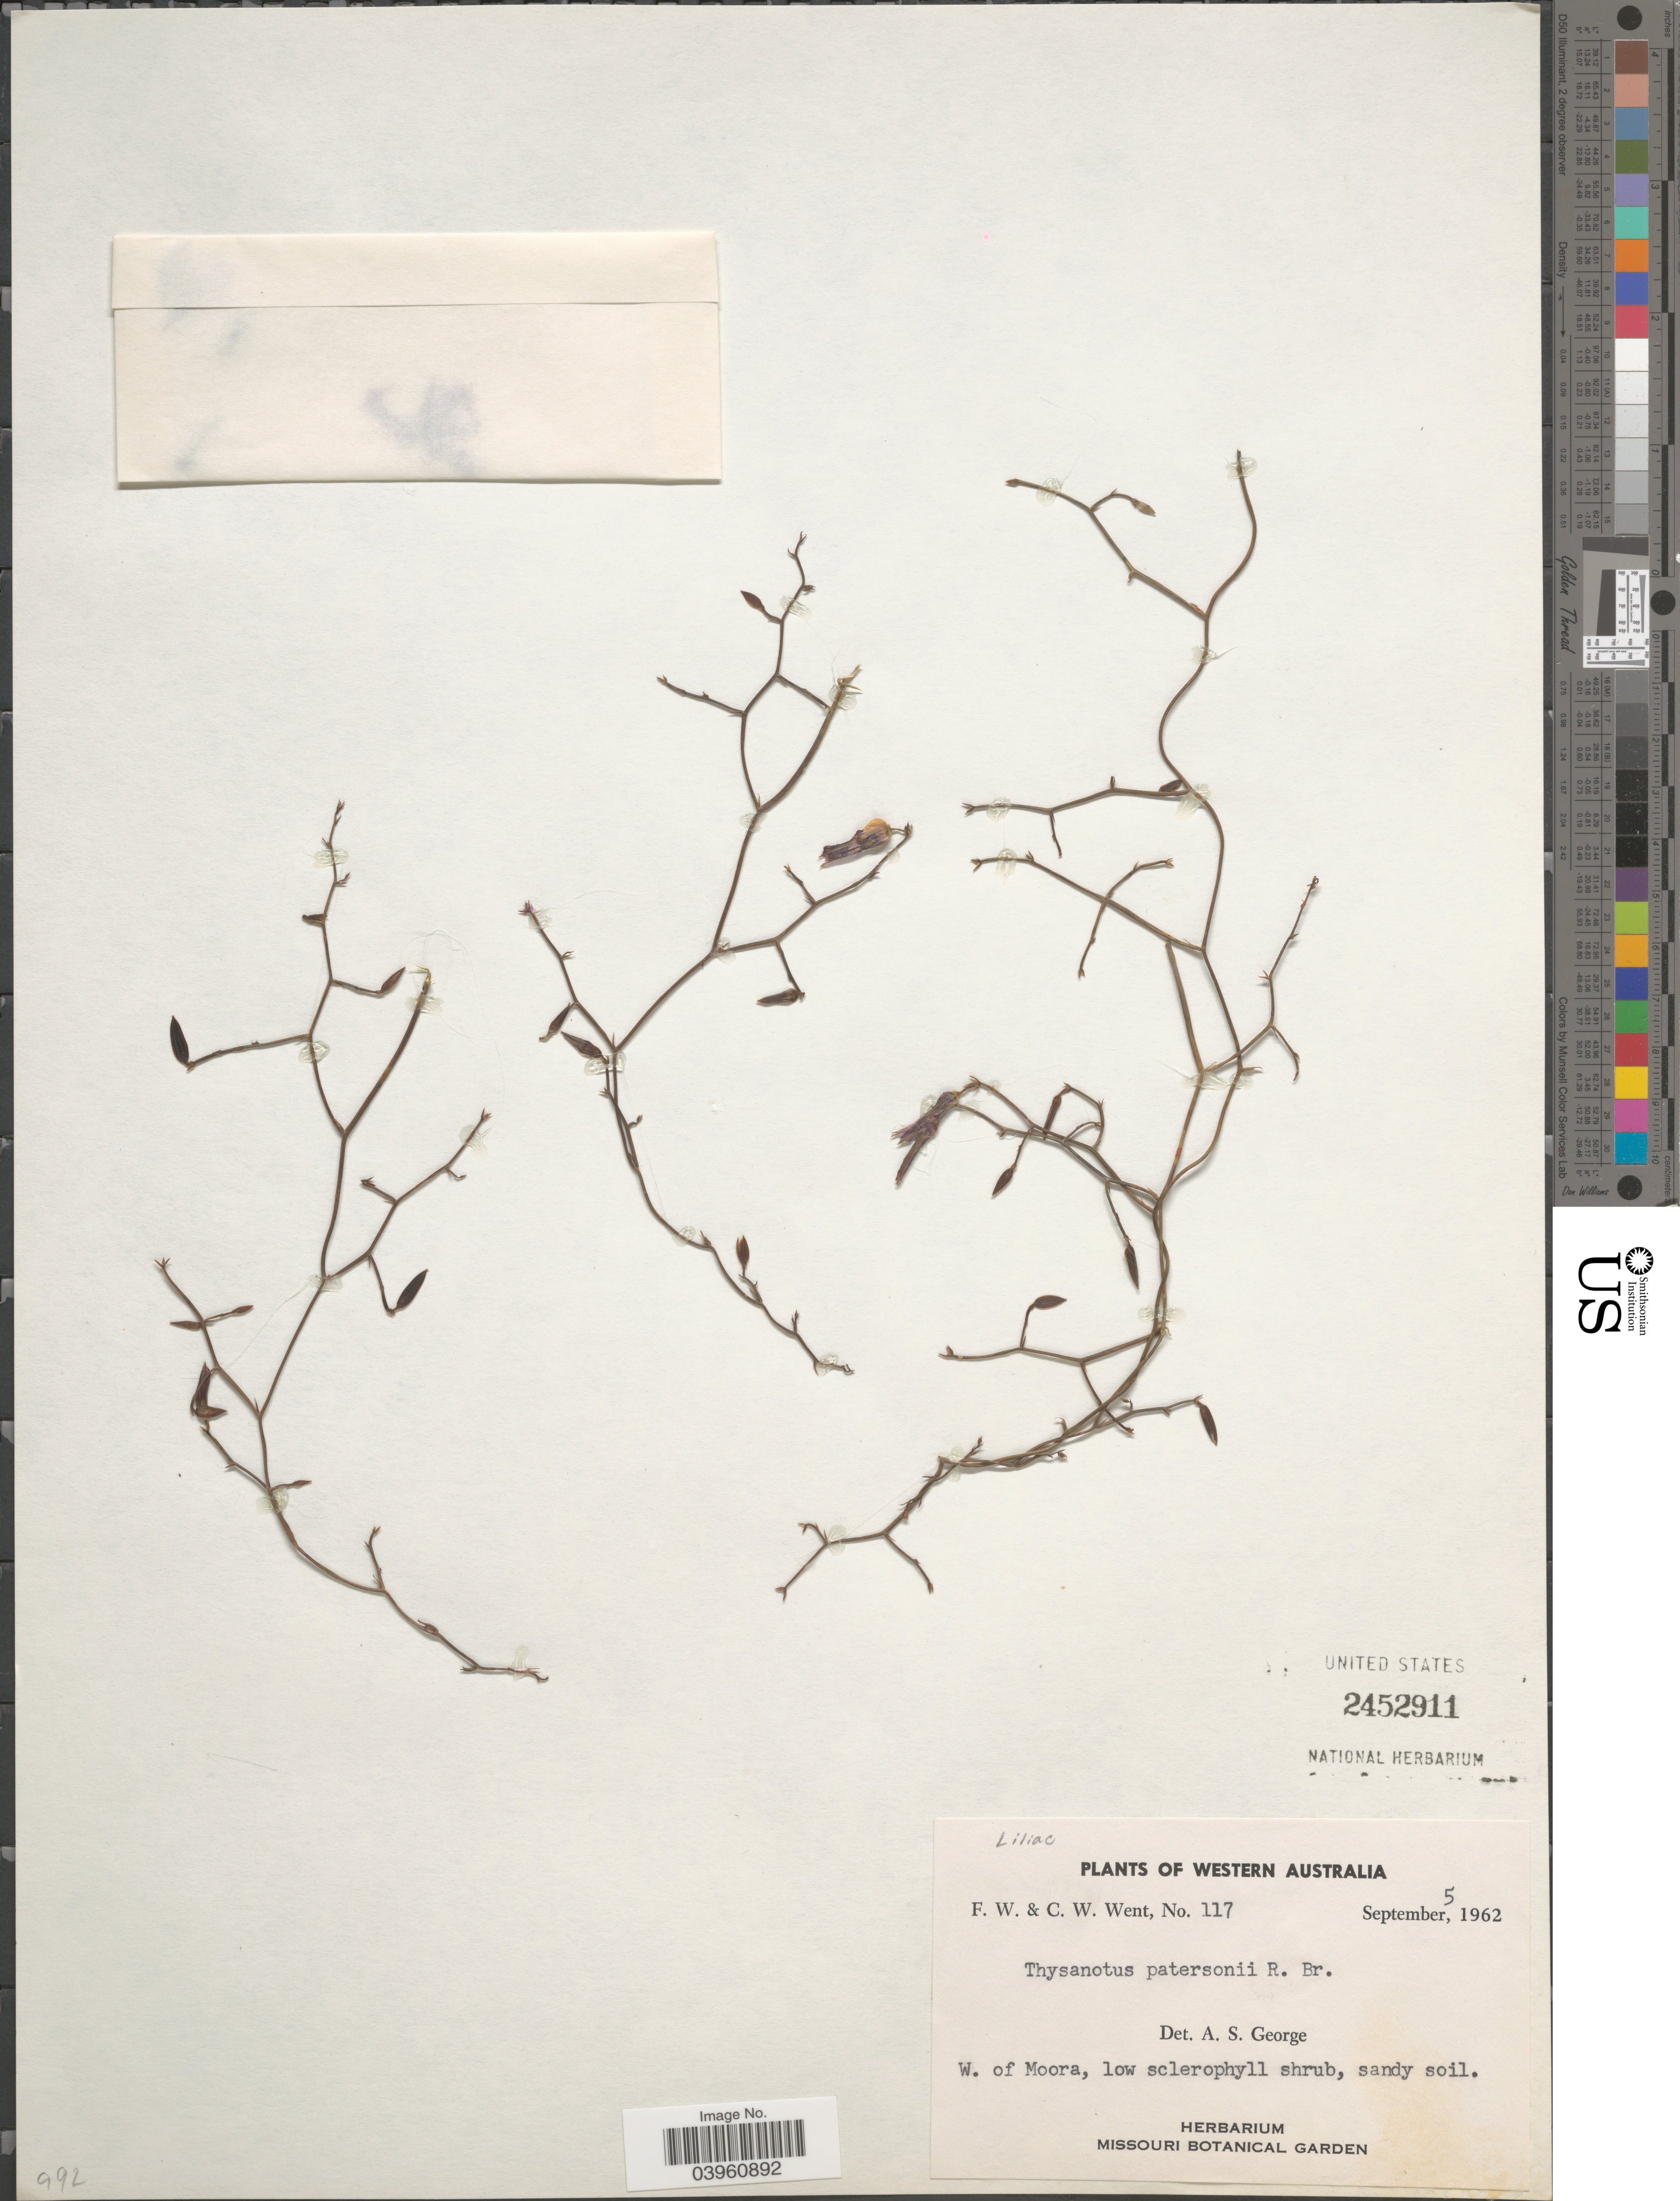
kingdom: Plantae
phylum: Tracheophyta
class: Liliopsida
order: Asparagales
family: Asparagaceae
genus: Thysanotus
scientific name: Thysanotus patersonii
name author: R. Br.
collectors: F. W. Went & C. W. Went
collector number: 117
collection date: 1962-09-05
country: Australia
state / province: Western Australia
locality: W. of Moora.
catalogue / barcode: US 2452911